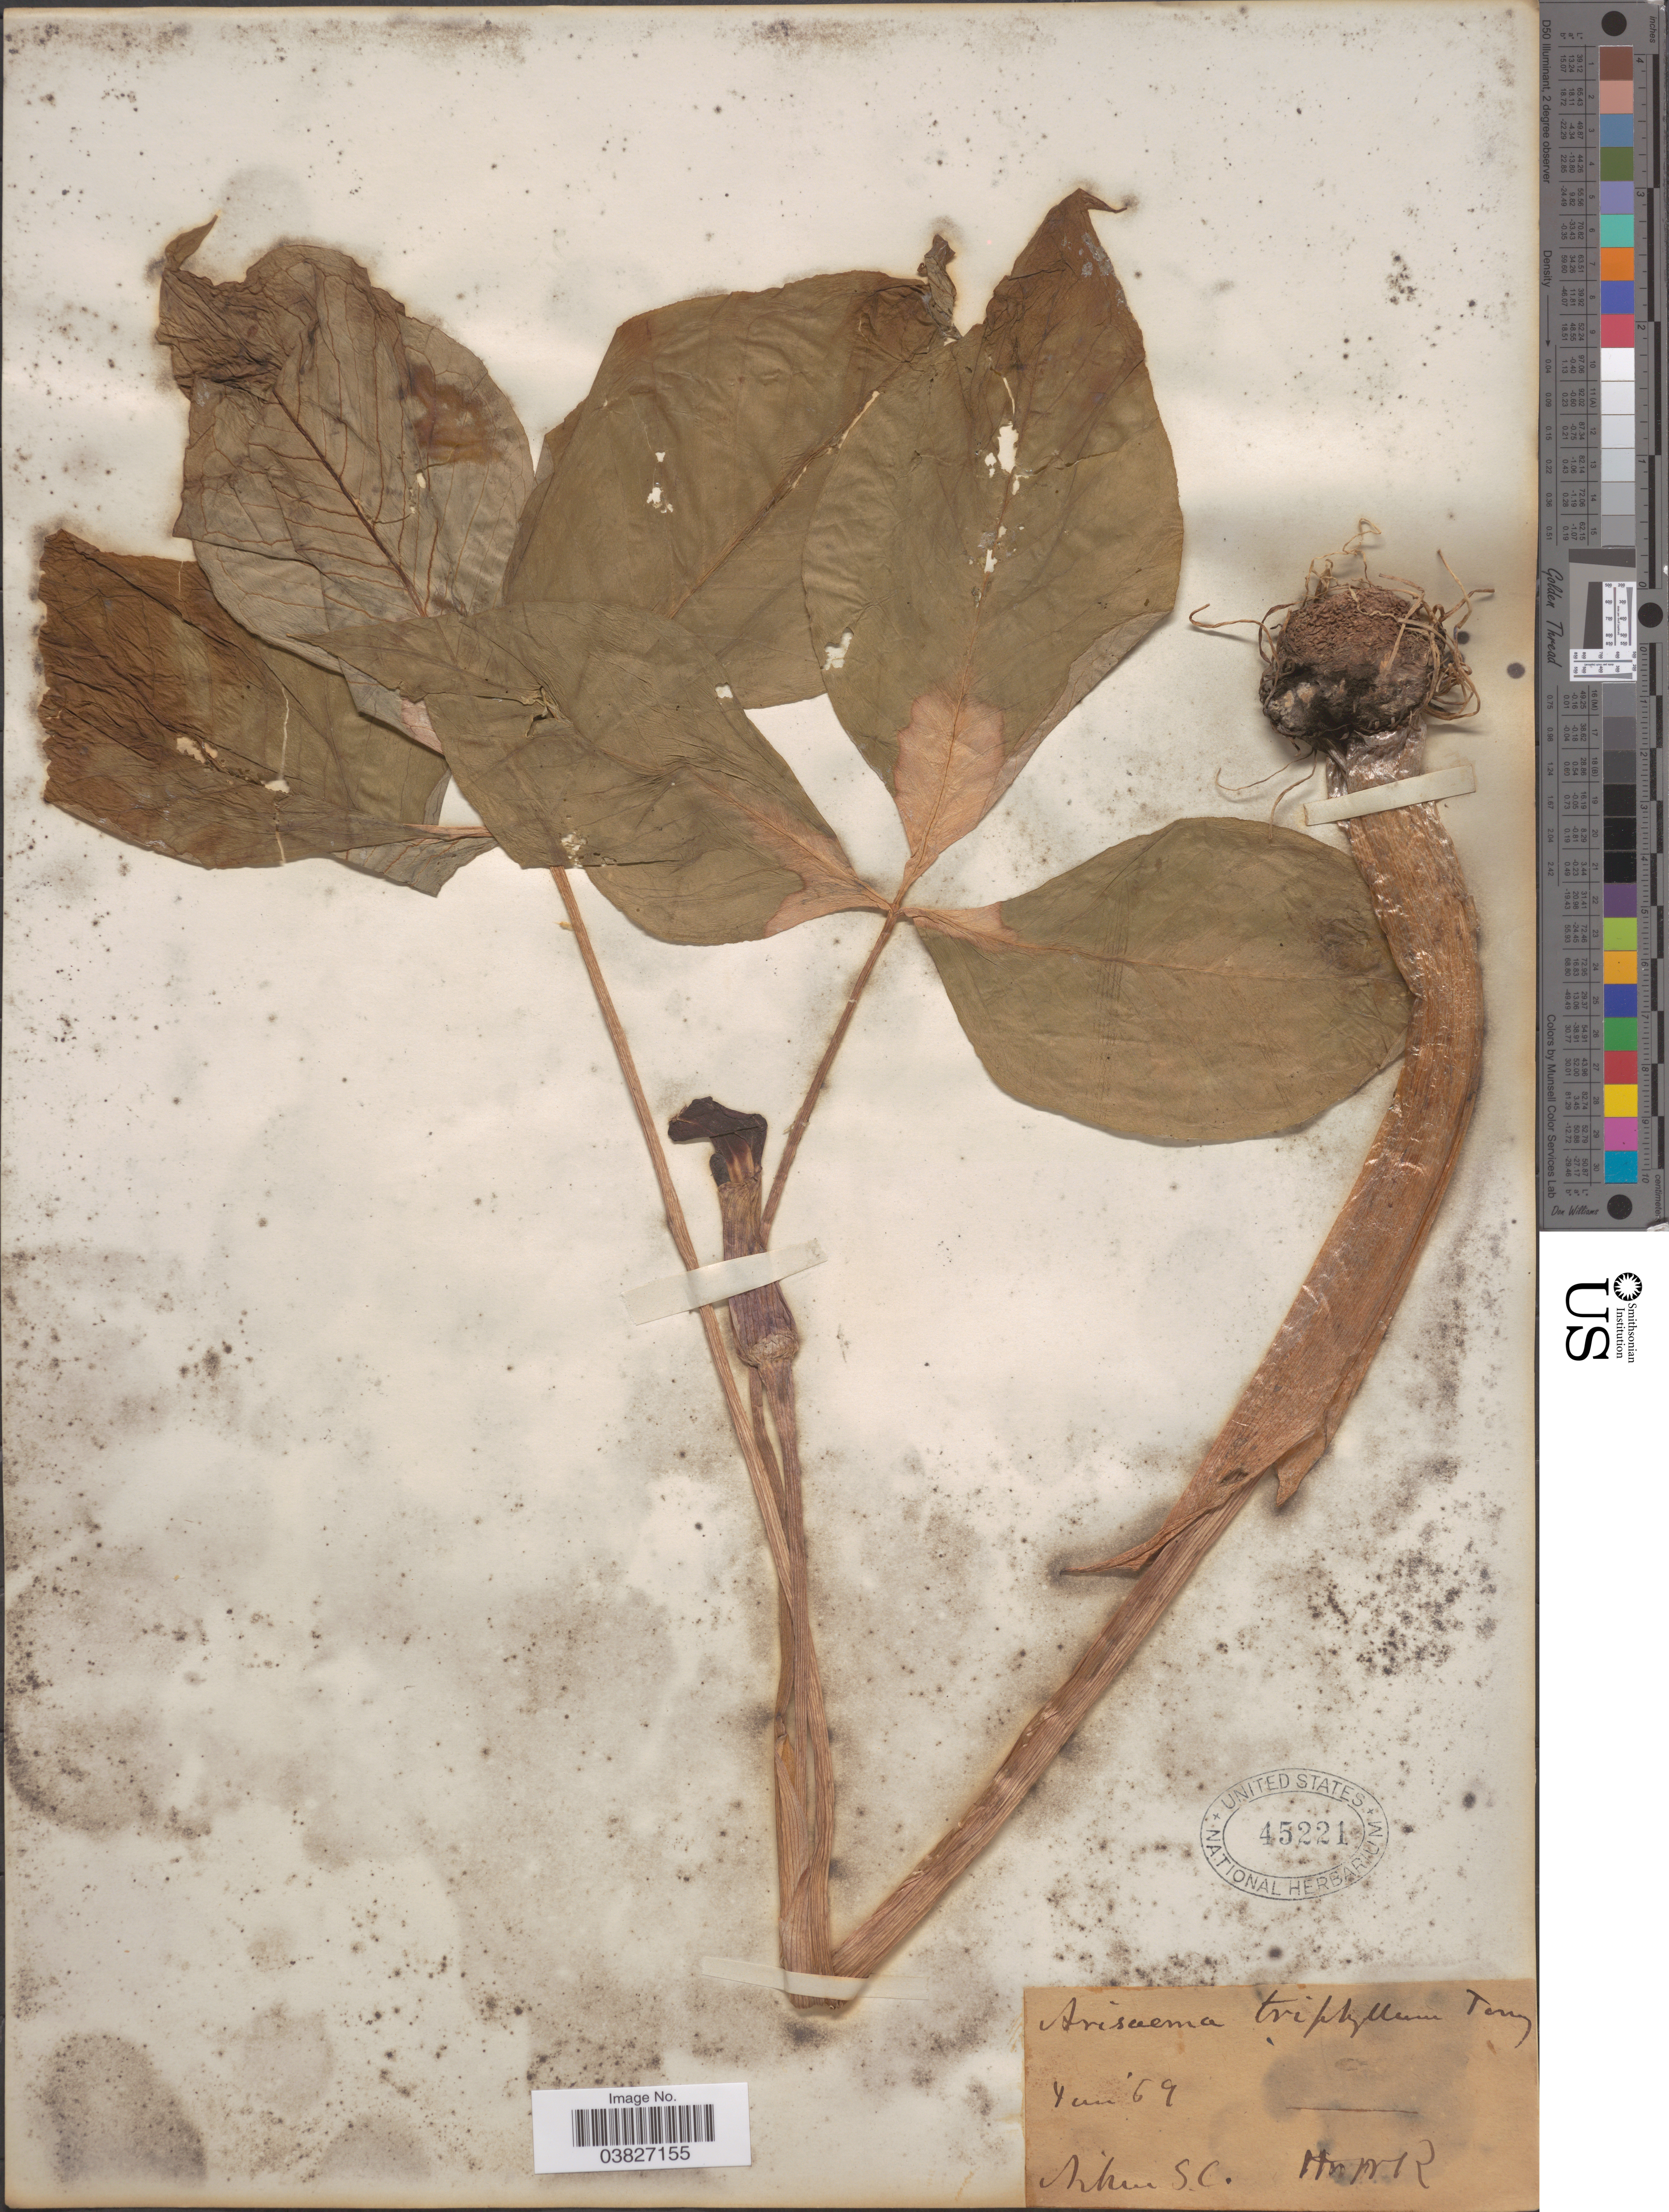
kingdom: Plantae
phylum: Tracheophyta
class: Liliopsida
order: Alismatales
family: Araceae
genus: Arisaema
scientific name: Arisaema triphyllum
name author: (L.) Schott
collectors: H. W. R.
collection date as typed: Transcribed d/m/y: /1/69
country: United States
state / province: South Carolina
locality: Aiken.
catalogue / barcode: US 45221